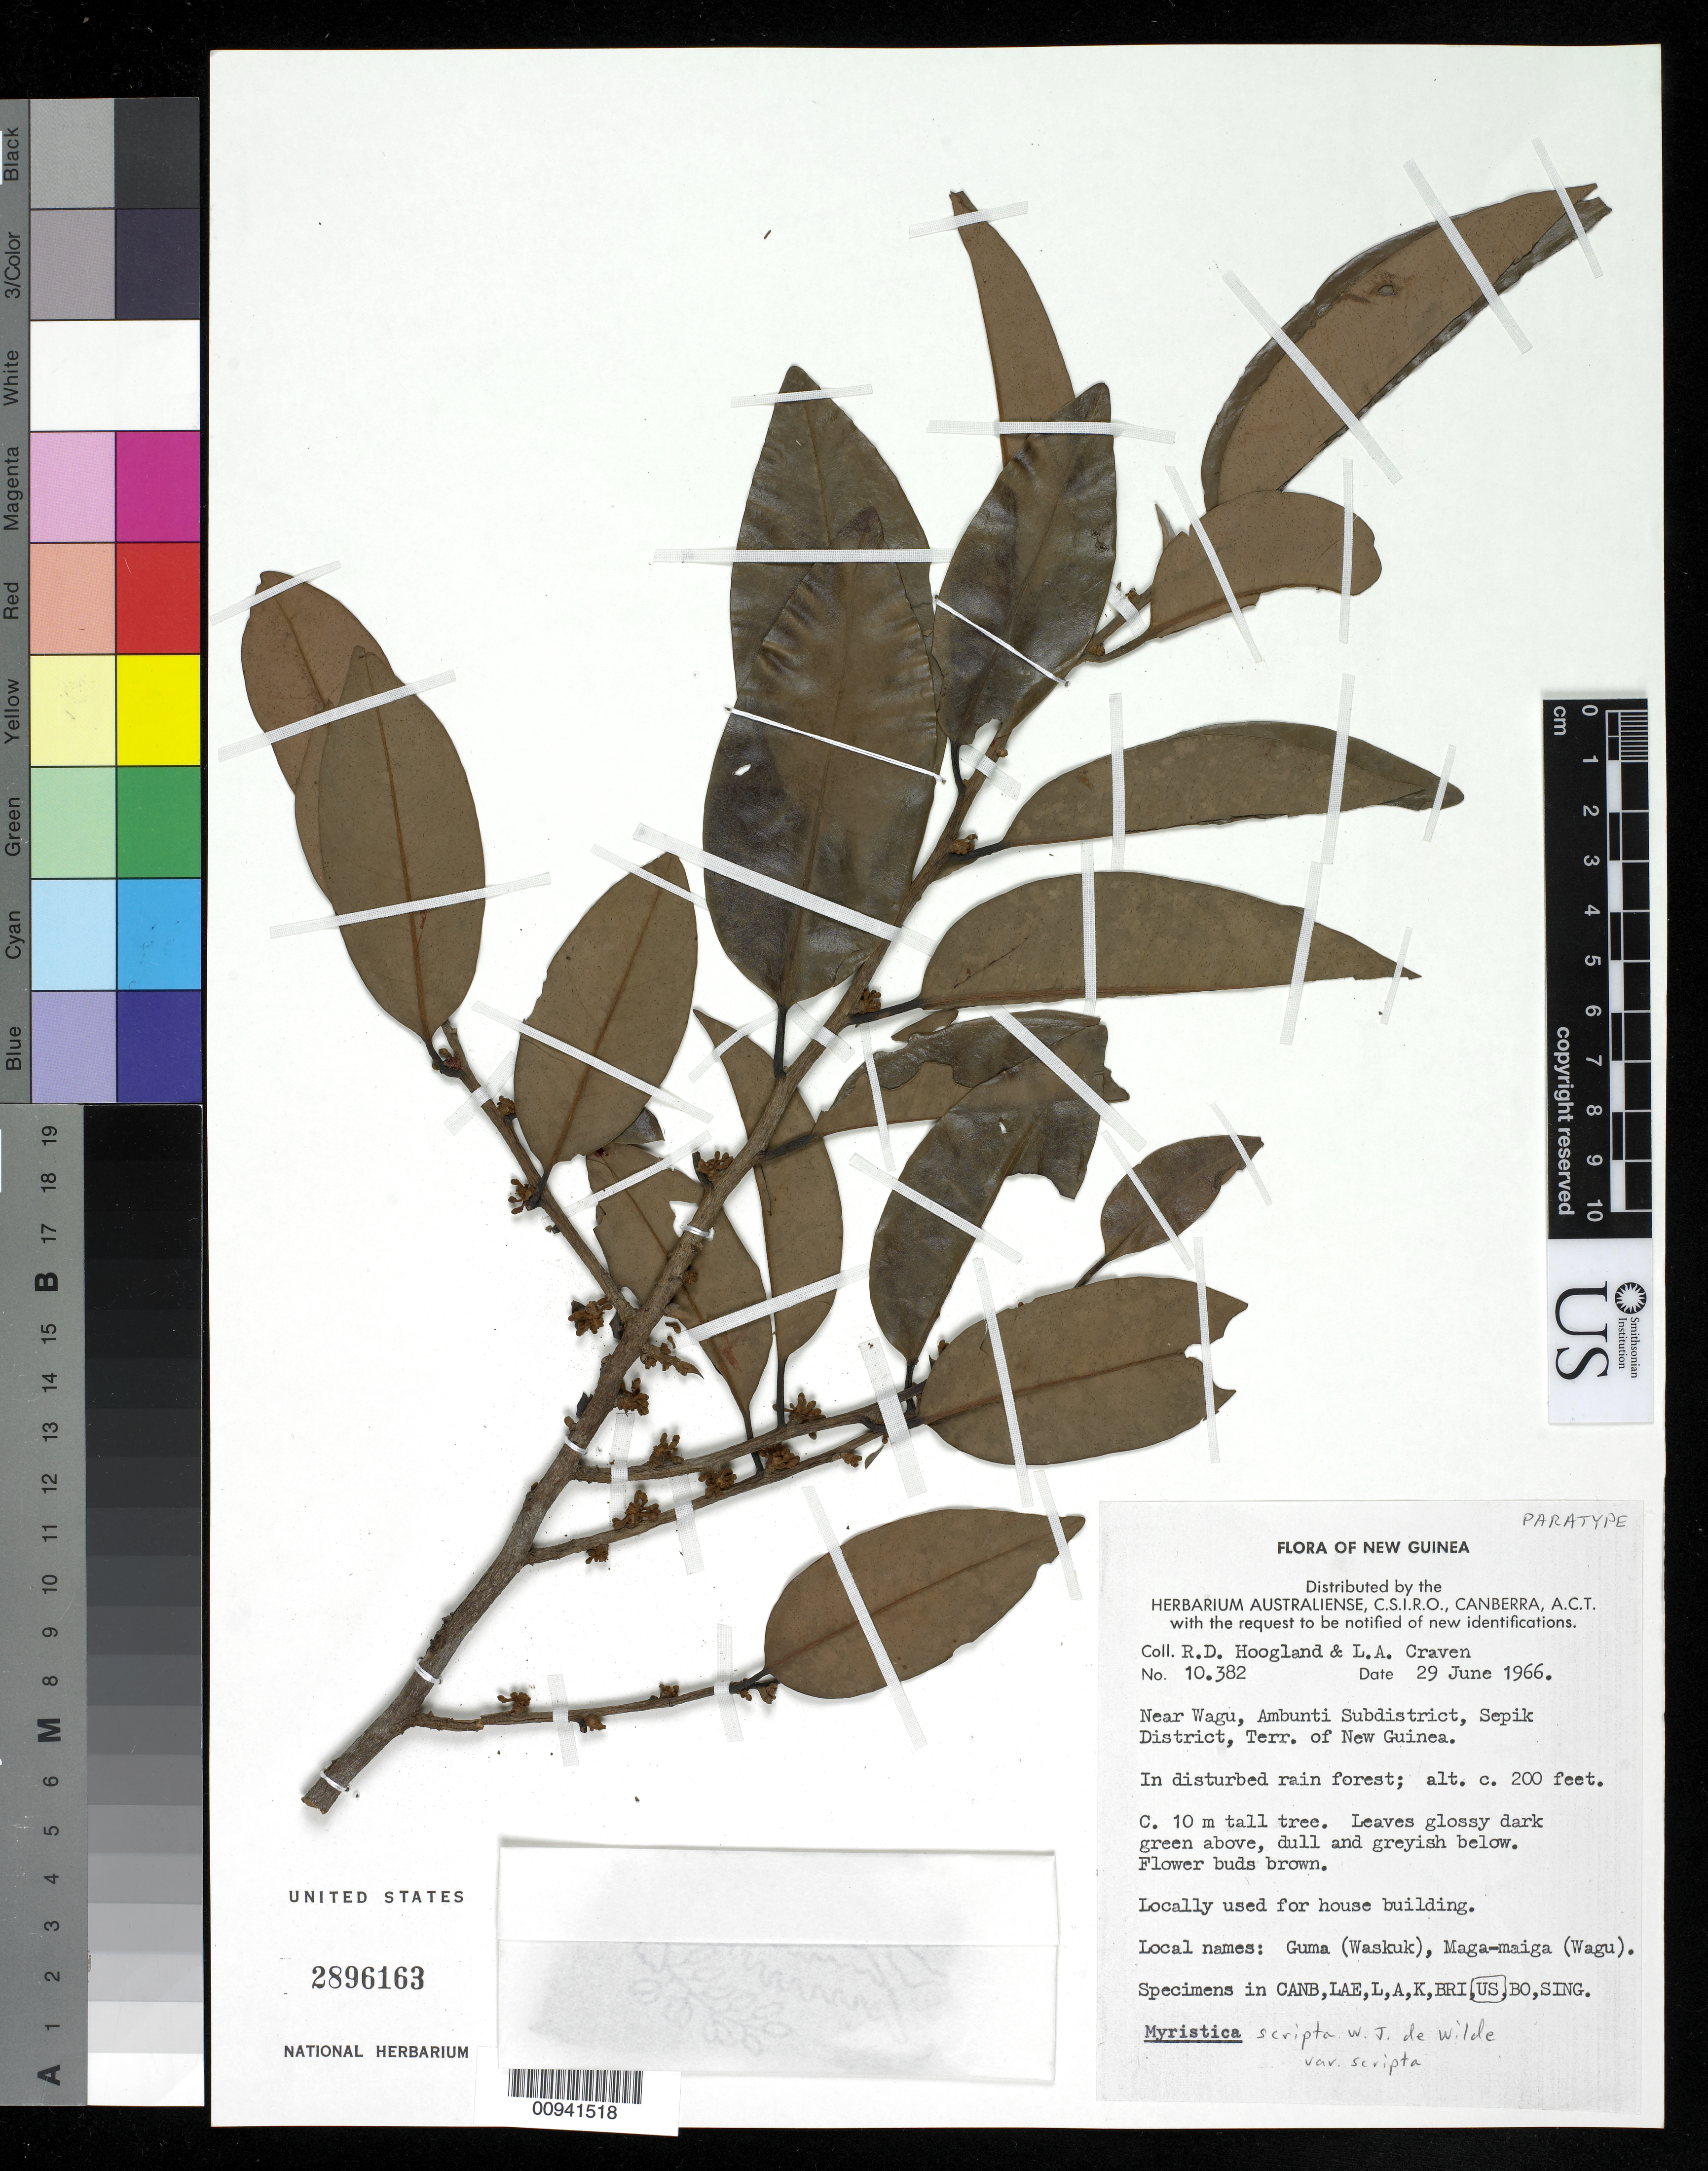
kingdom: Plantae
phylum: Tracheophyta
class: Magnoliopsida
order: Magnoliales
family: Myristicaceae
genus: Myristica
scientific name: Myristica scripta var. scripta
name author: W.J. de Wilde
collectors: R. D. Hoogland & L. A. Craven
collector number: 10382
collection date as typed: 19 Jun 1966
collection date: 1966-06-19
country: Papua New Guinea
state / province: East Sepik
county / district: Ambunti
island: New Guinea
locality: Near Wagu, Ambunti Subdistrict, Sepik District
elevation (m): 61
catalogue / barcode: US 2896163